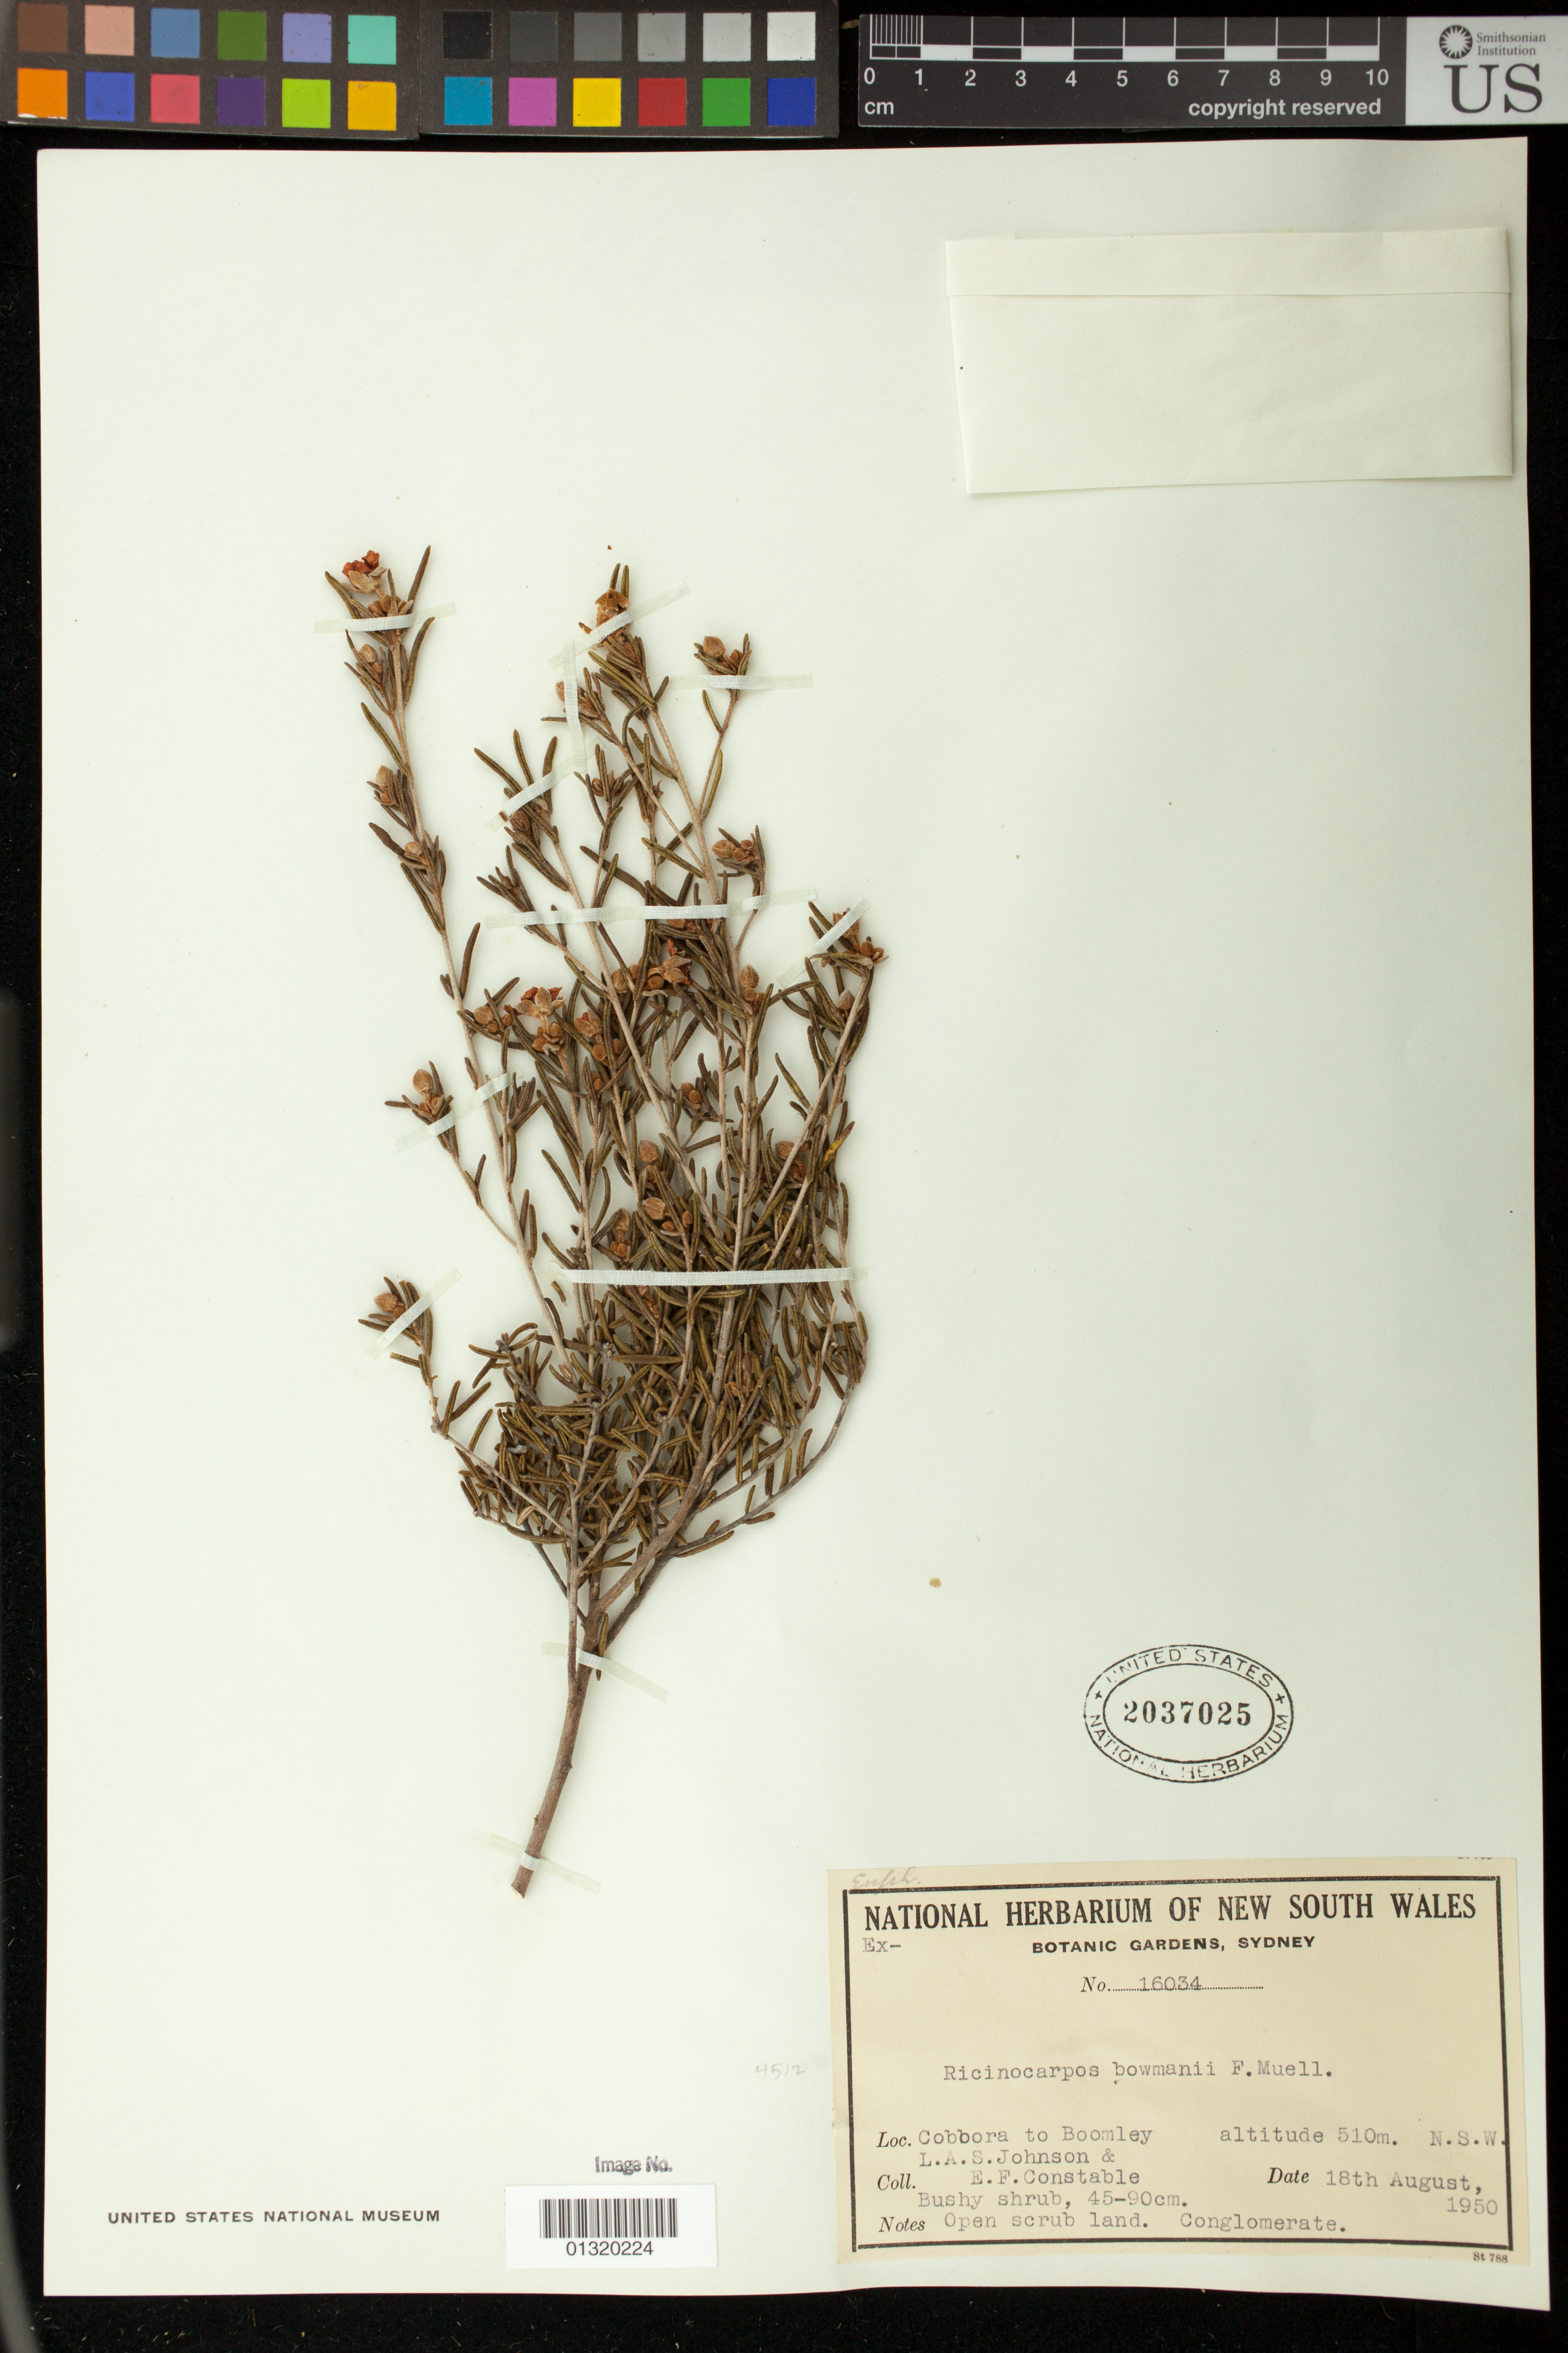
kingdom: Plantae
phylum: Tracheophyta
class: Magnoliopsida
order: Malpighiales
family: Euphorbiaceae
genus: Ricinocarpos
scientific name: Ricinocarpos bowmanii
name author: F. Muell.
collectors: L. A. S. Johnson & E. F. Constable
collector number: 16034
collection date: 1950-08-18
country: Australia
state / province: New South Wales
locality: Cobbora to Boomley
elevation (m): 510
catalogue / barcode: US 2037025